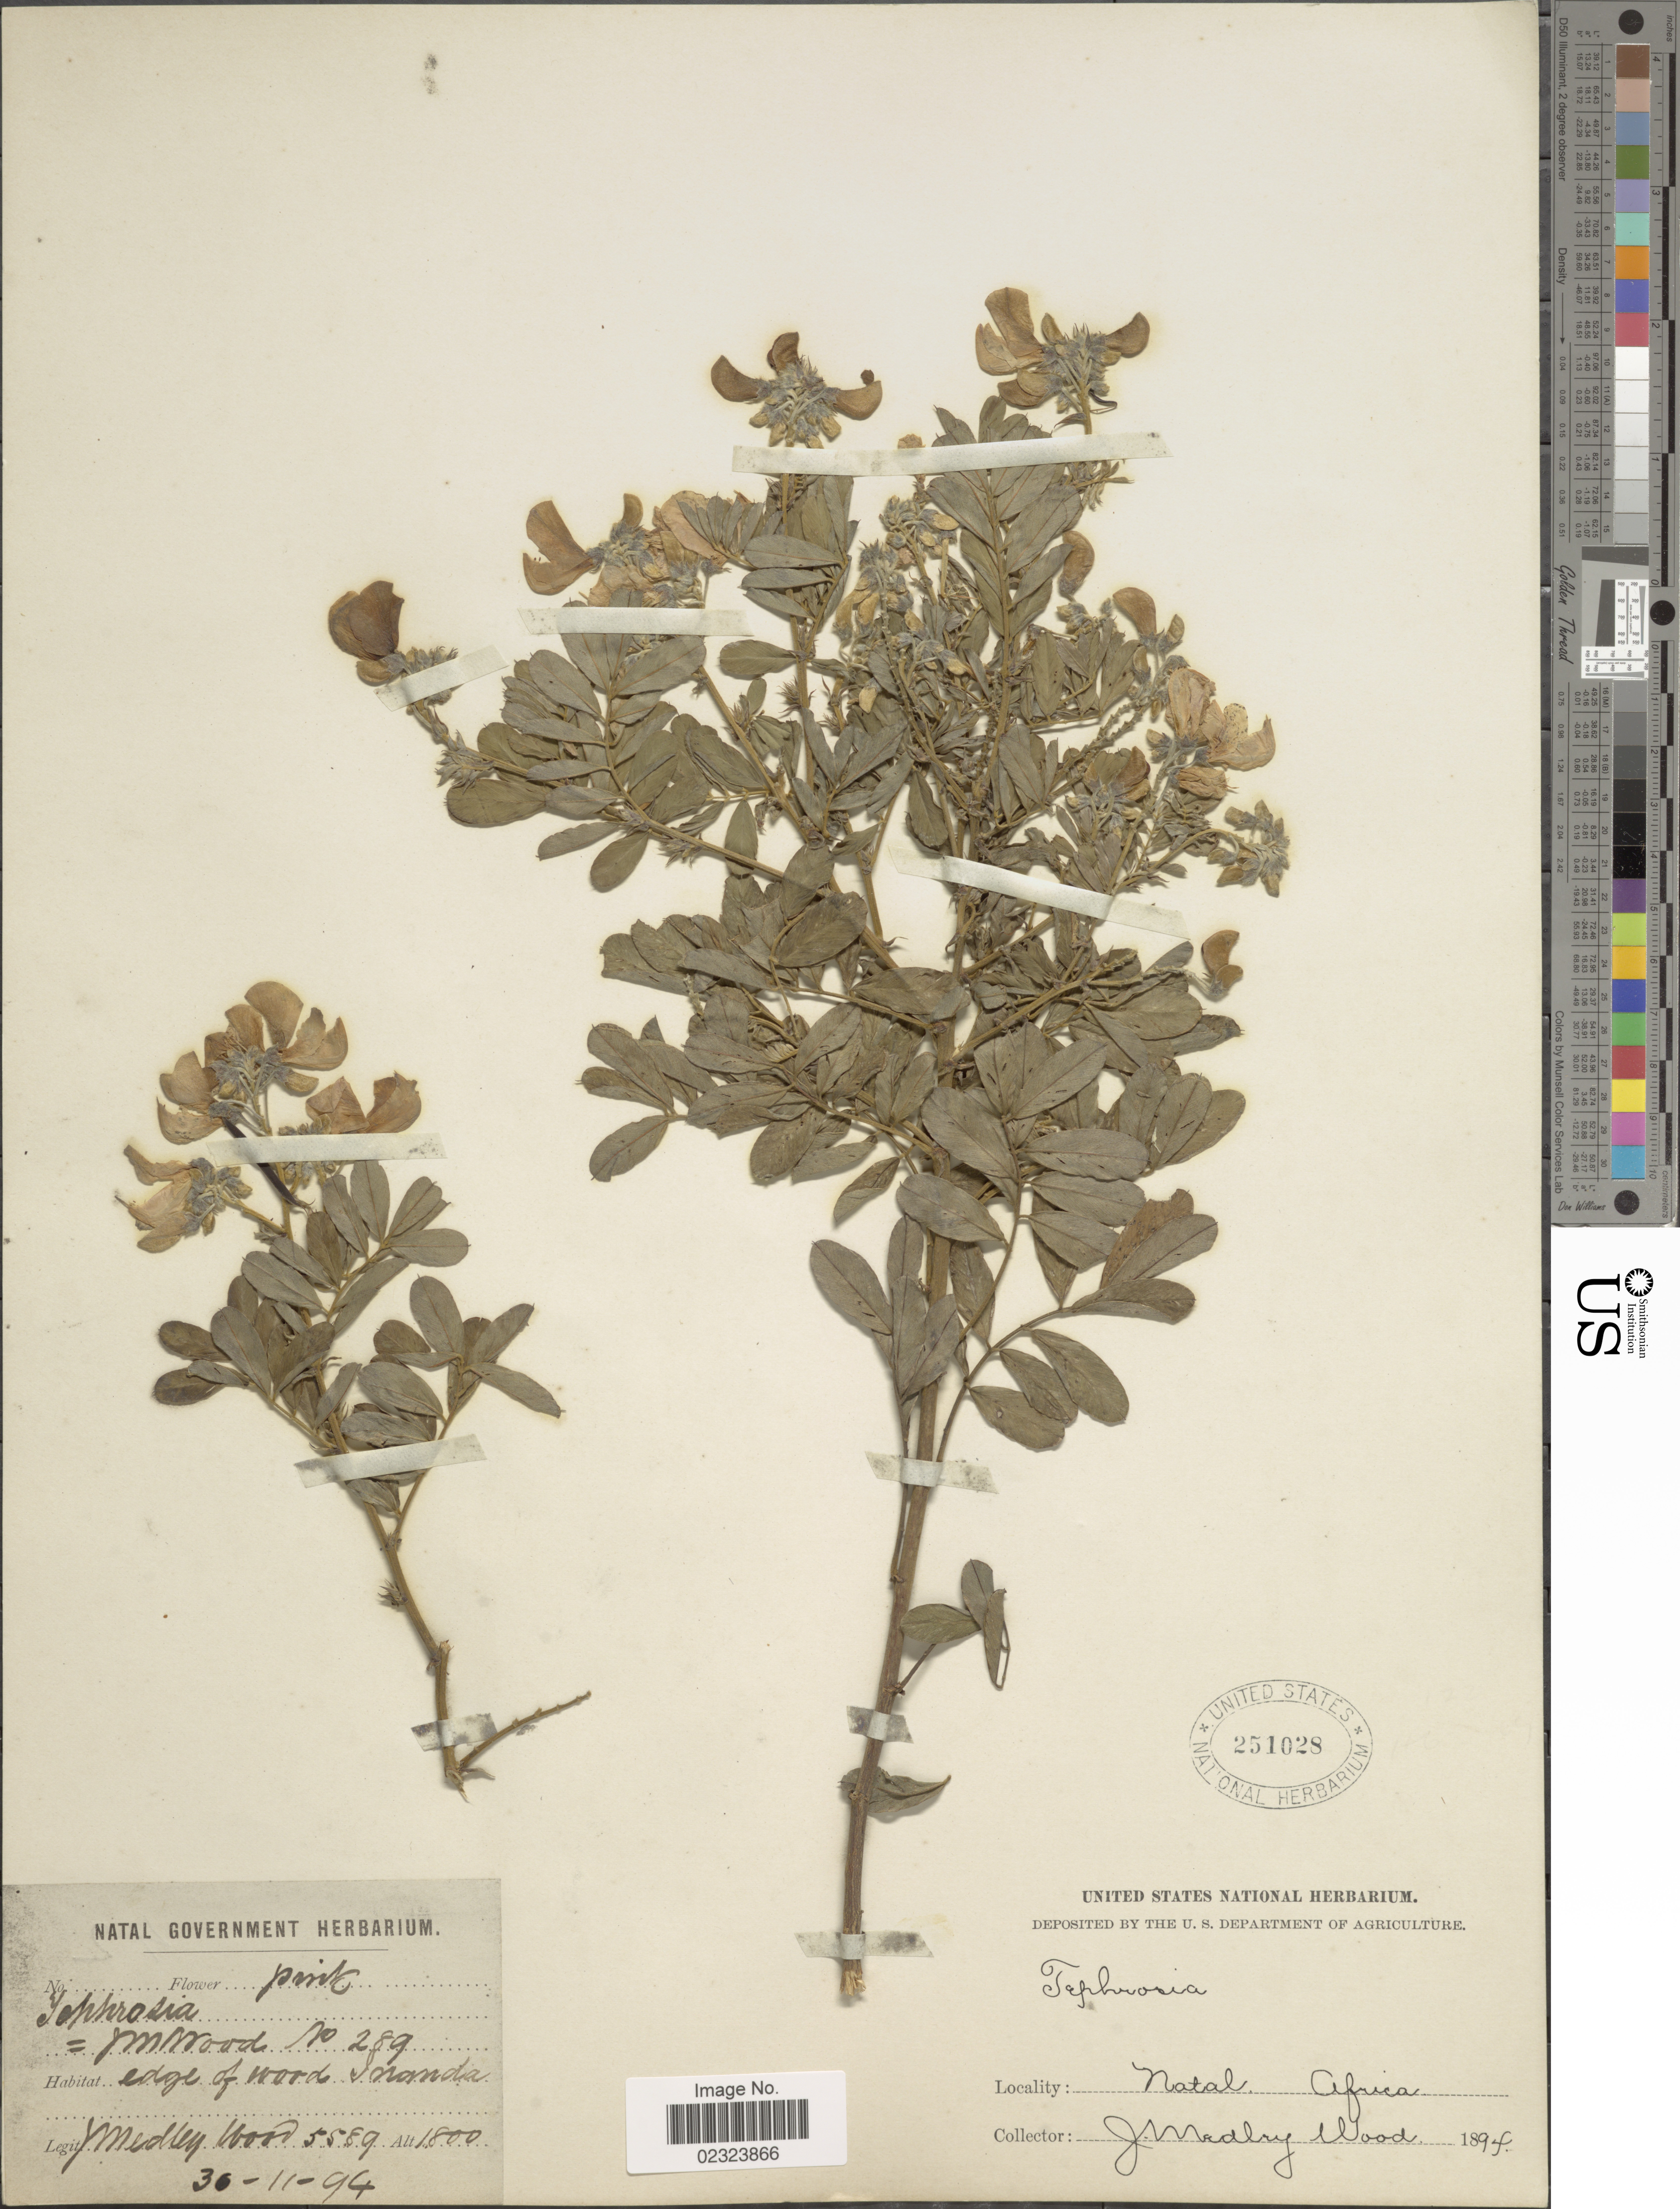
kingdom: Plantae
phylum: Tracheophyta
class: Magnoliopsida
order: Fabales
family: Fabaceae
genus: Tephrosia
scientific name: Tephrosia sp.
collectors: J. Medley Wood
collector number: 5589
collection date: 1894-11-30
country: South Africa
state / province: KwaZulu-Natal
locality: Natal. Edge of wood, Inanda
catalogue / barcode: US 251028